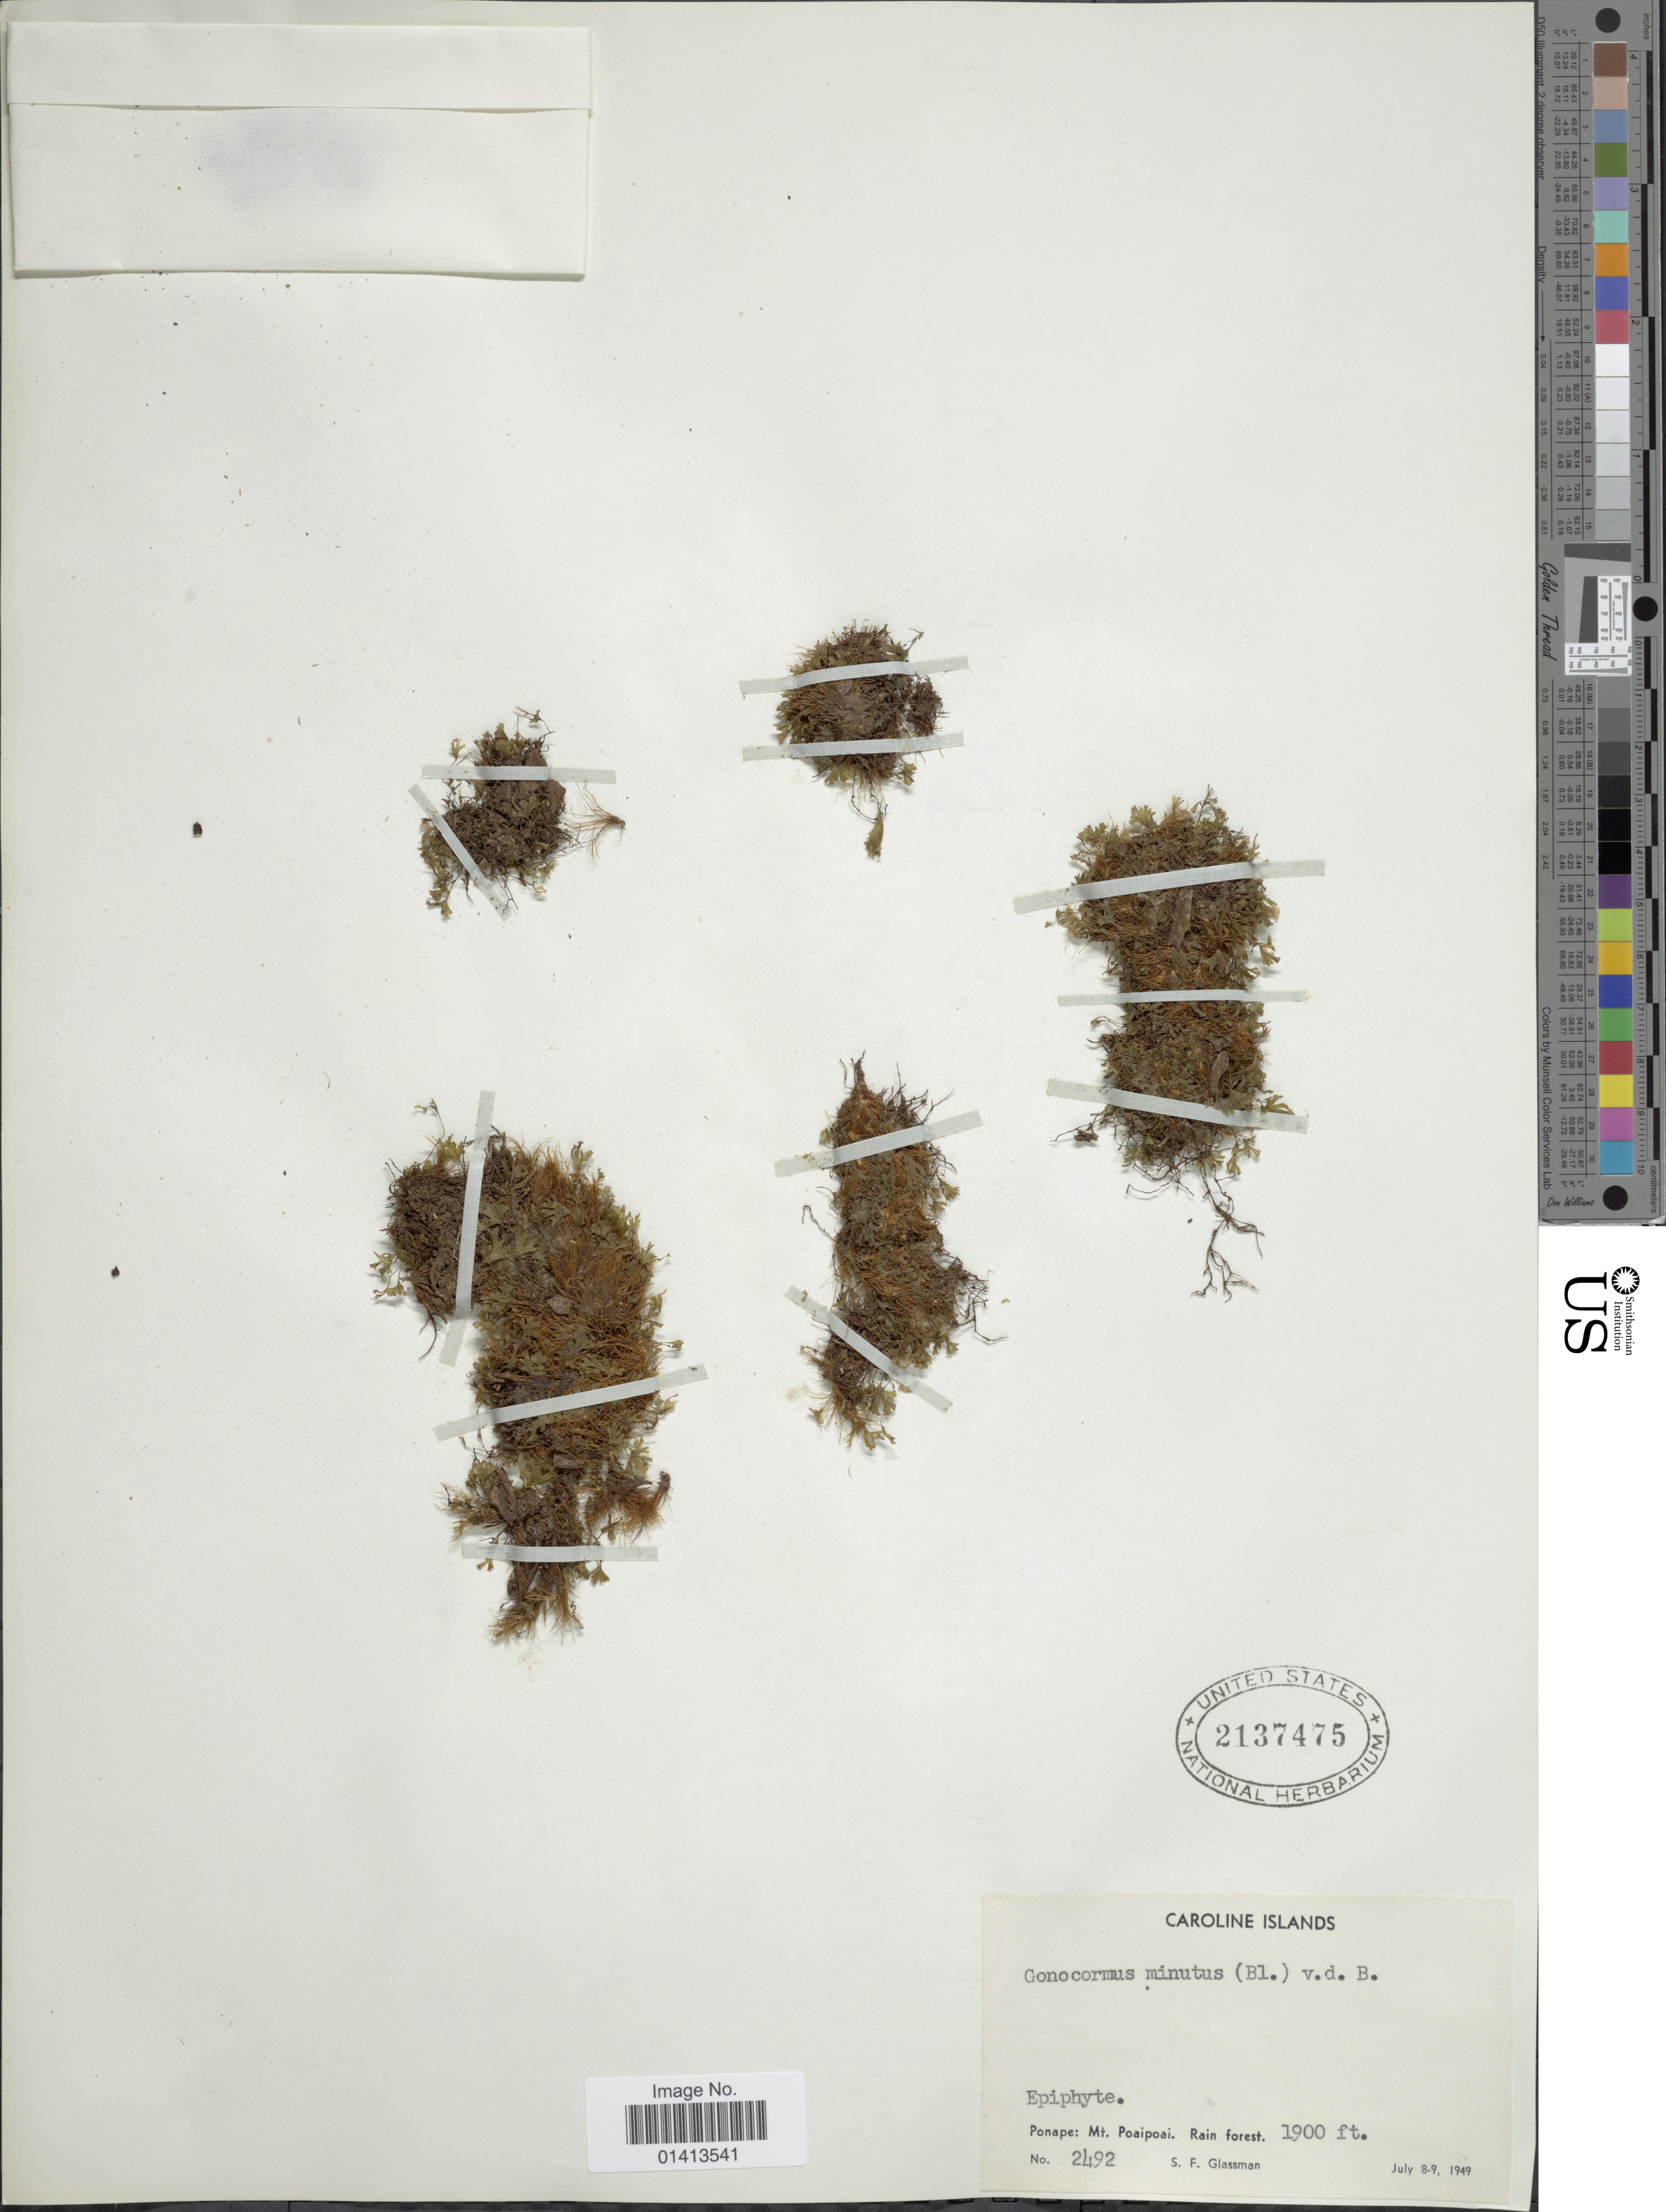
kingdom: Plantae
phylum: Tracheophyta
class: Polypodiopsida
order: Hymenophyllales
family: Hymenophyllaceae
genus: Crepidomanes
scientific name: Crepidomanes minutum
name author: (Blume) K. Iwats.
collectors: S. F. Glassman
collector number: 2492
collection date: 1949-07-08/1949-07-09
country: Micronesia, Federated States of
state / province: Pohnpei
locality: Ponape: Mt Poaipoai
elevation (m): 579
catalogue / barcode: US 2137475